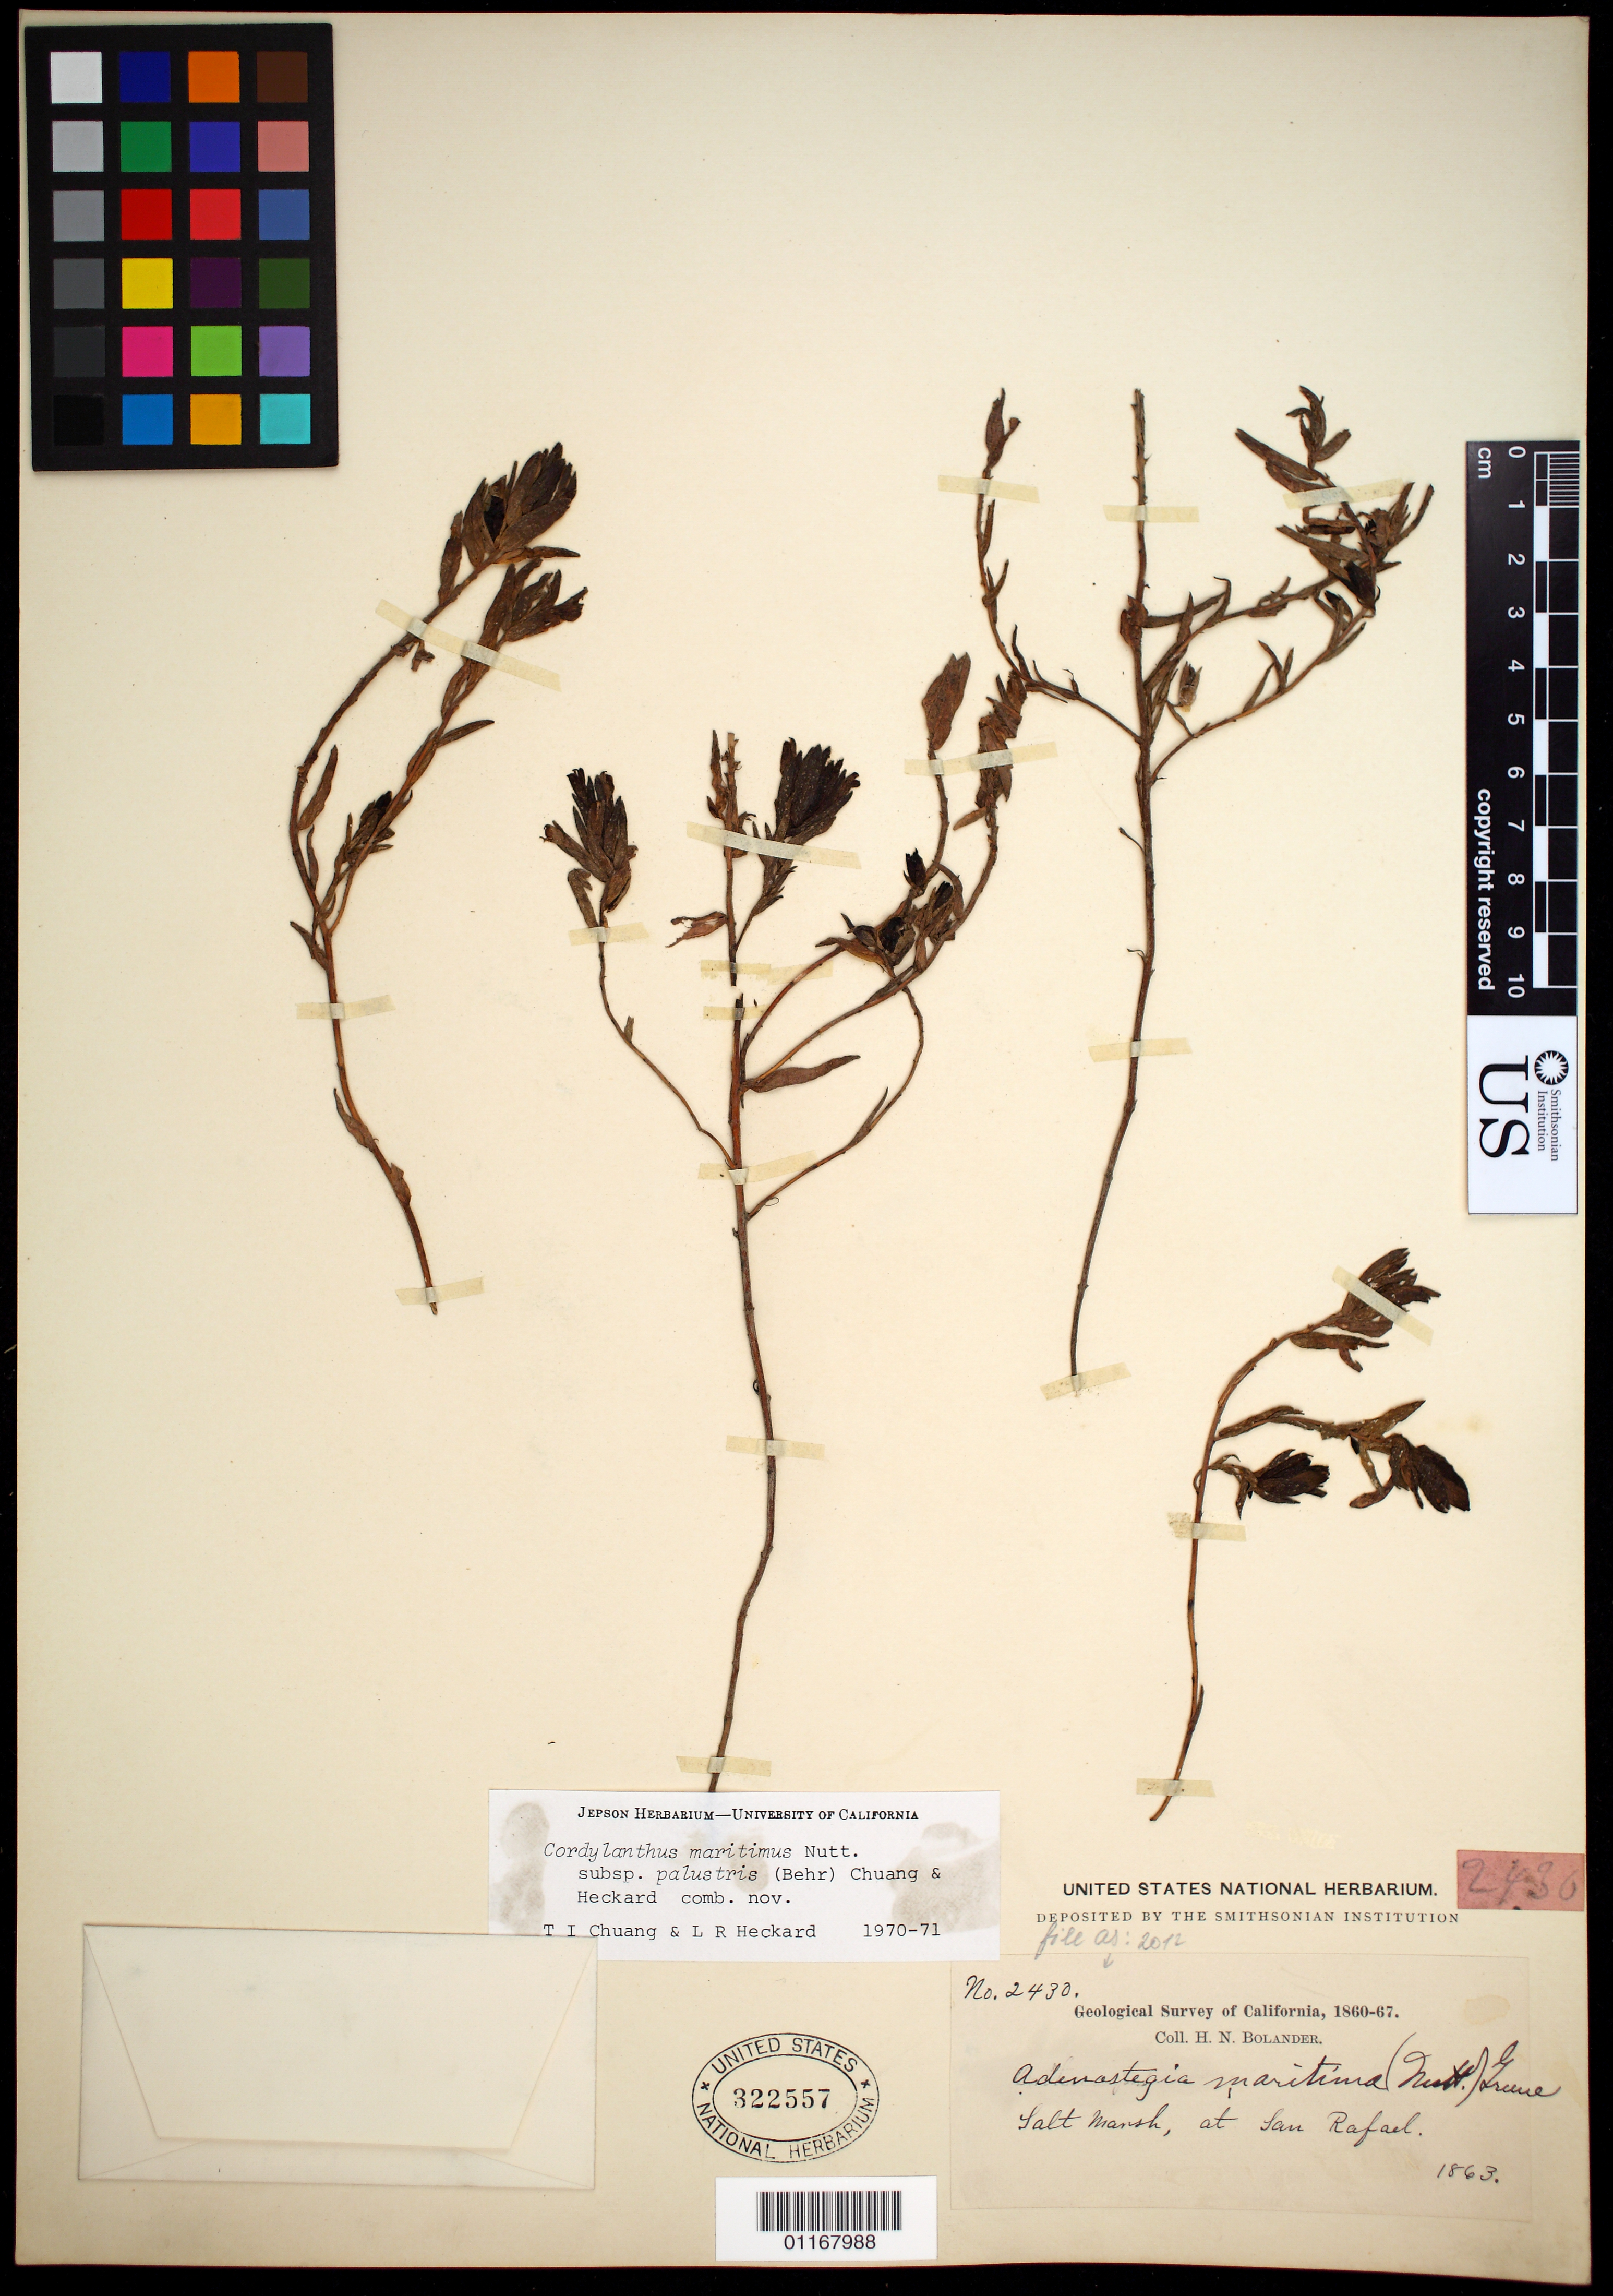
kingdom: Plantae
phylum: Tracheophyta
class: Magnoliopsida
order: Lamiales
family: Orobanchaceae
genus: Chloropyron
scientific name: Chloropyron maritimum subsp. palustre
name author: (Behr) Tank & J.M. Egger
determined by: Barringer, K. A.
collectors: H. Bolander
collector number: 2430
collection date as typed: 1863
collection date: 1863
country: United States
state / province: California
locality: Salt Marsh, at San Rafael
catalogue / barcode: US 322557